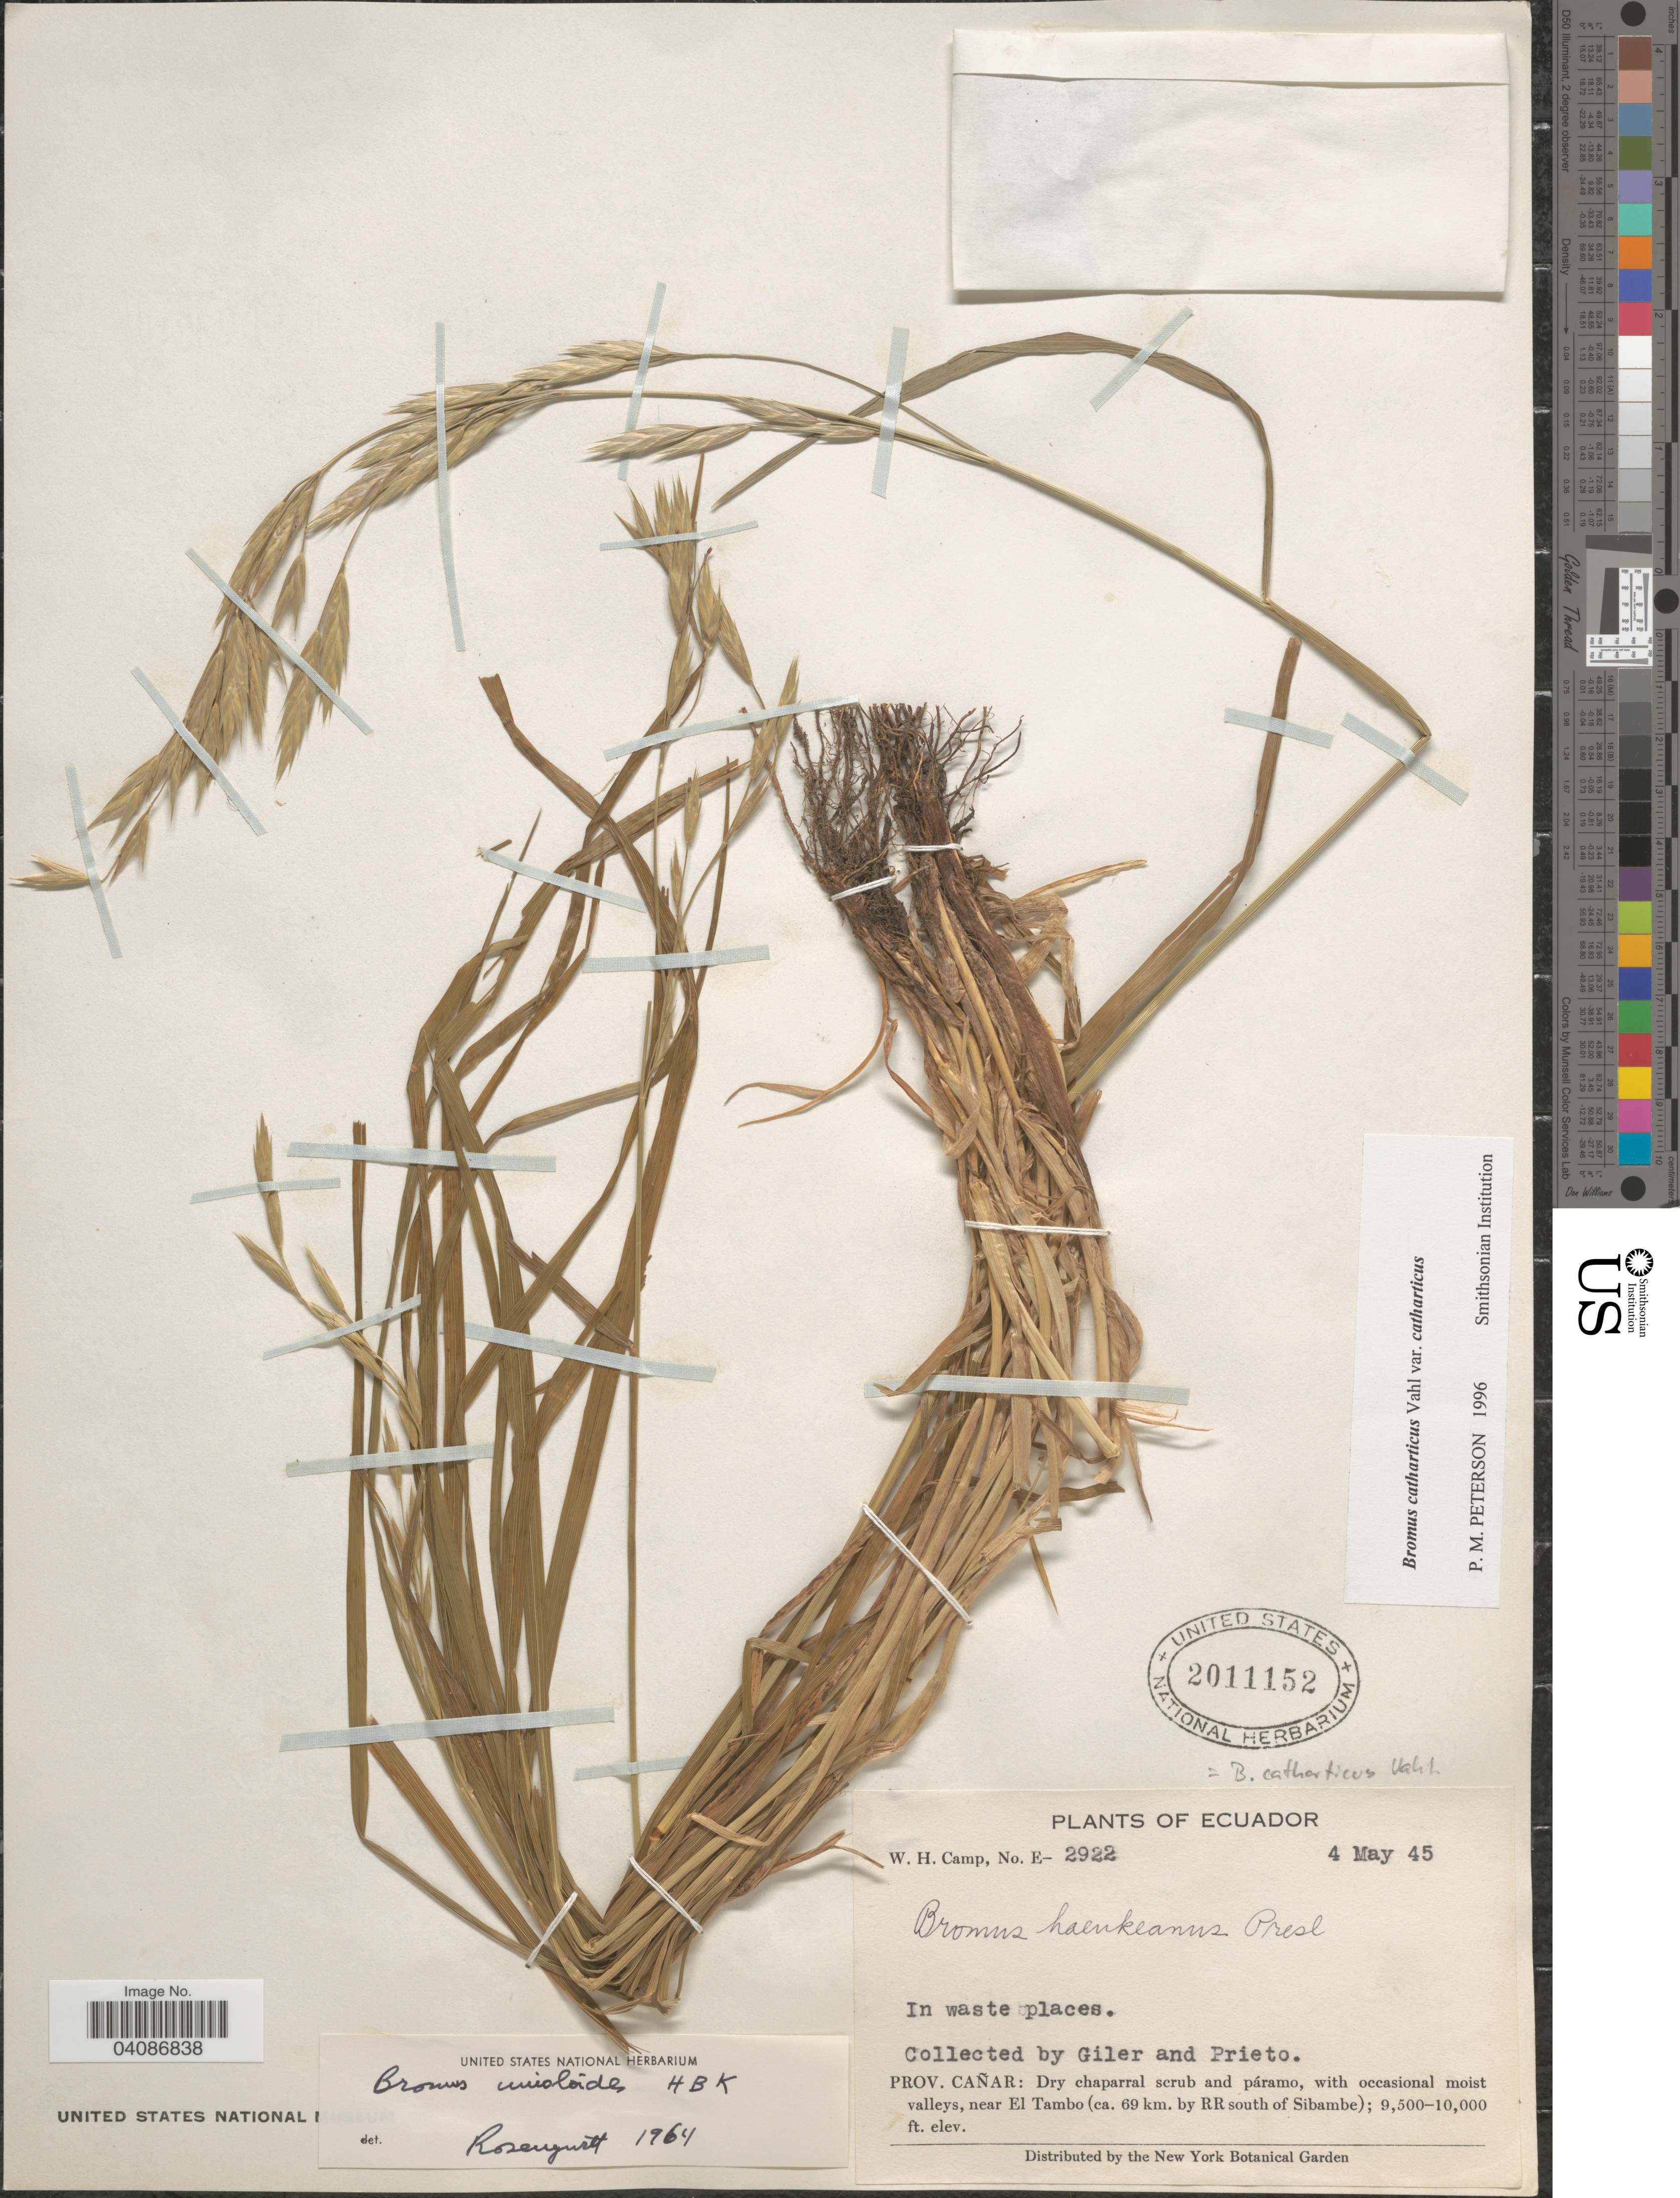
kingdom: Plantae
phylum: Tracheophyta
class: Liliopsida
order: Poales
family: Poaceae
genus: Bromus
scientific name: Bromus catharticus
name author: Vahl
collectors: Giler, --, -. Prieto & W. H. Camp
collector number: E-2922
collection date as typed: Transcribed d/m/y: 4/5/45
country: Ecuador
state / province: Cañar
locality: Dry chaparral scrub and páramo, with occasional moist valleys, near El Tambo (ca. 69 km. by RR south of Sibambe).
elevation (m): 2896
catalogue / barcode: US 2011152